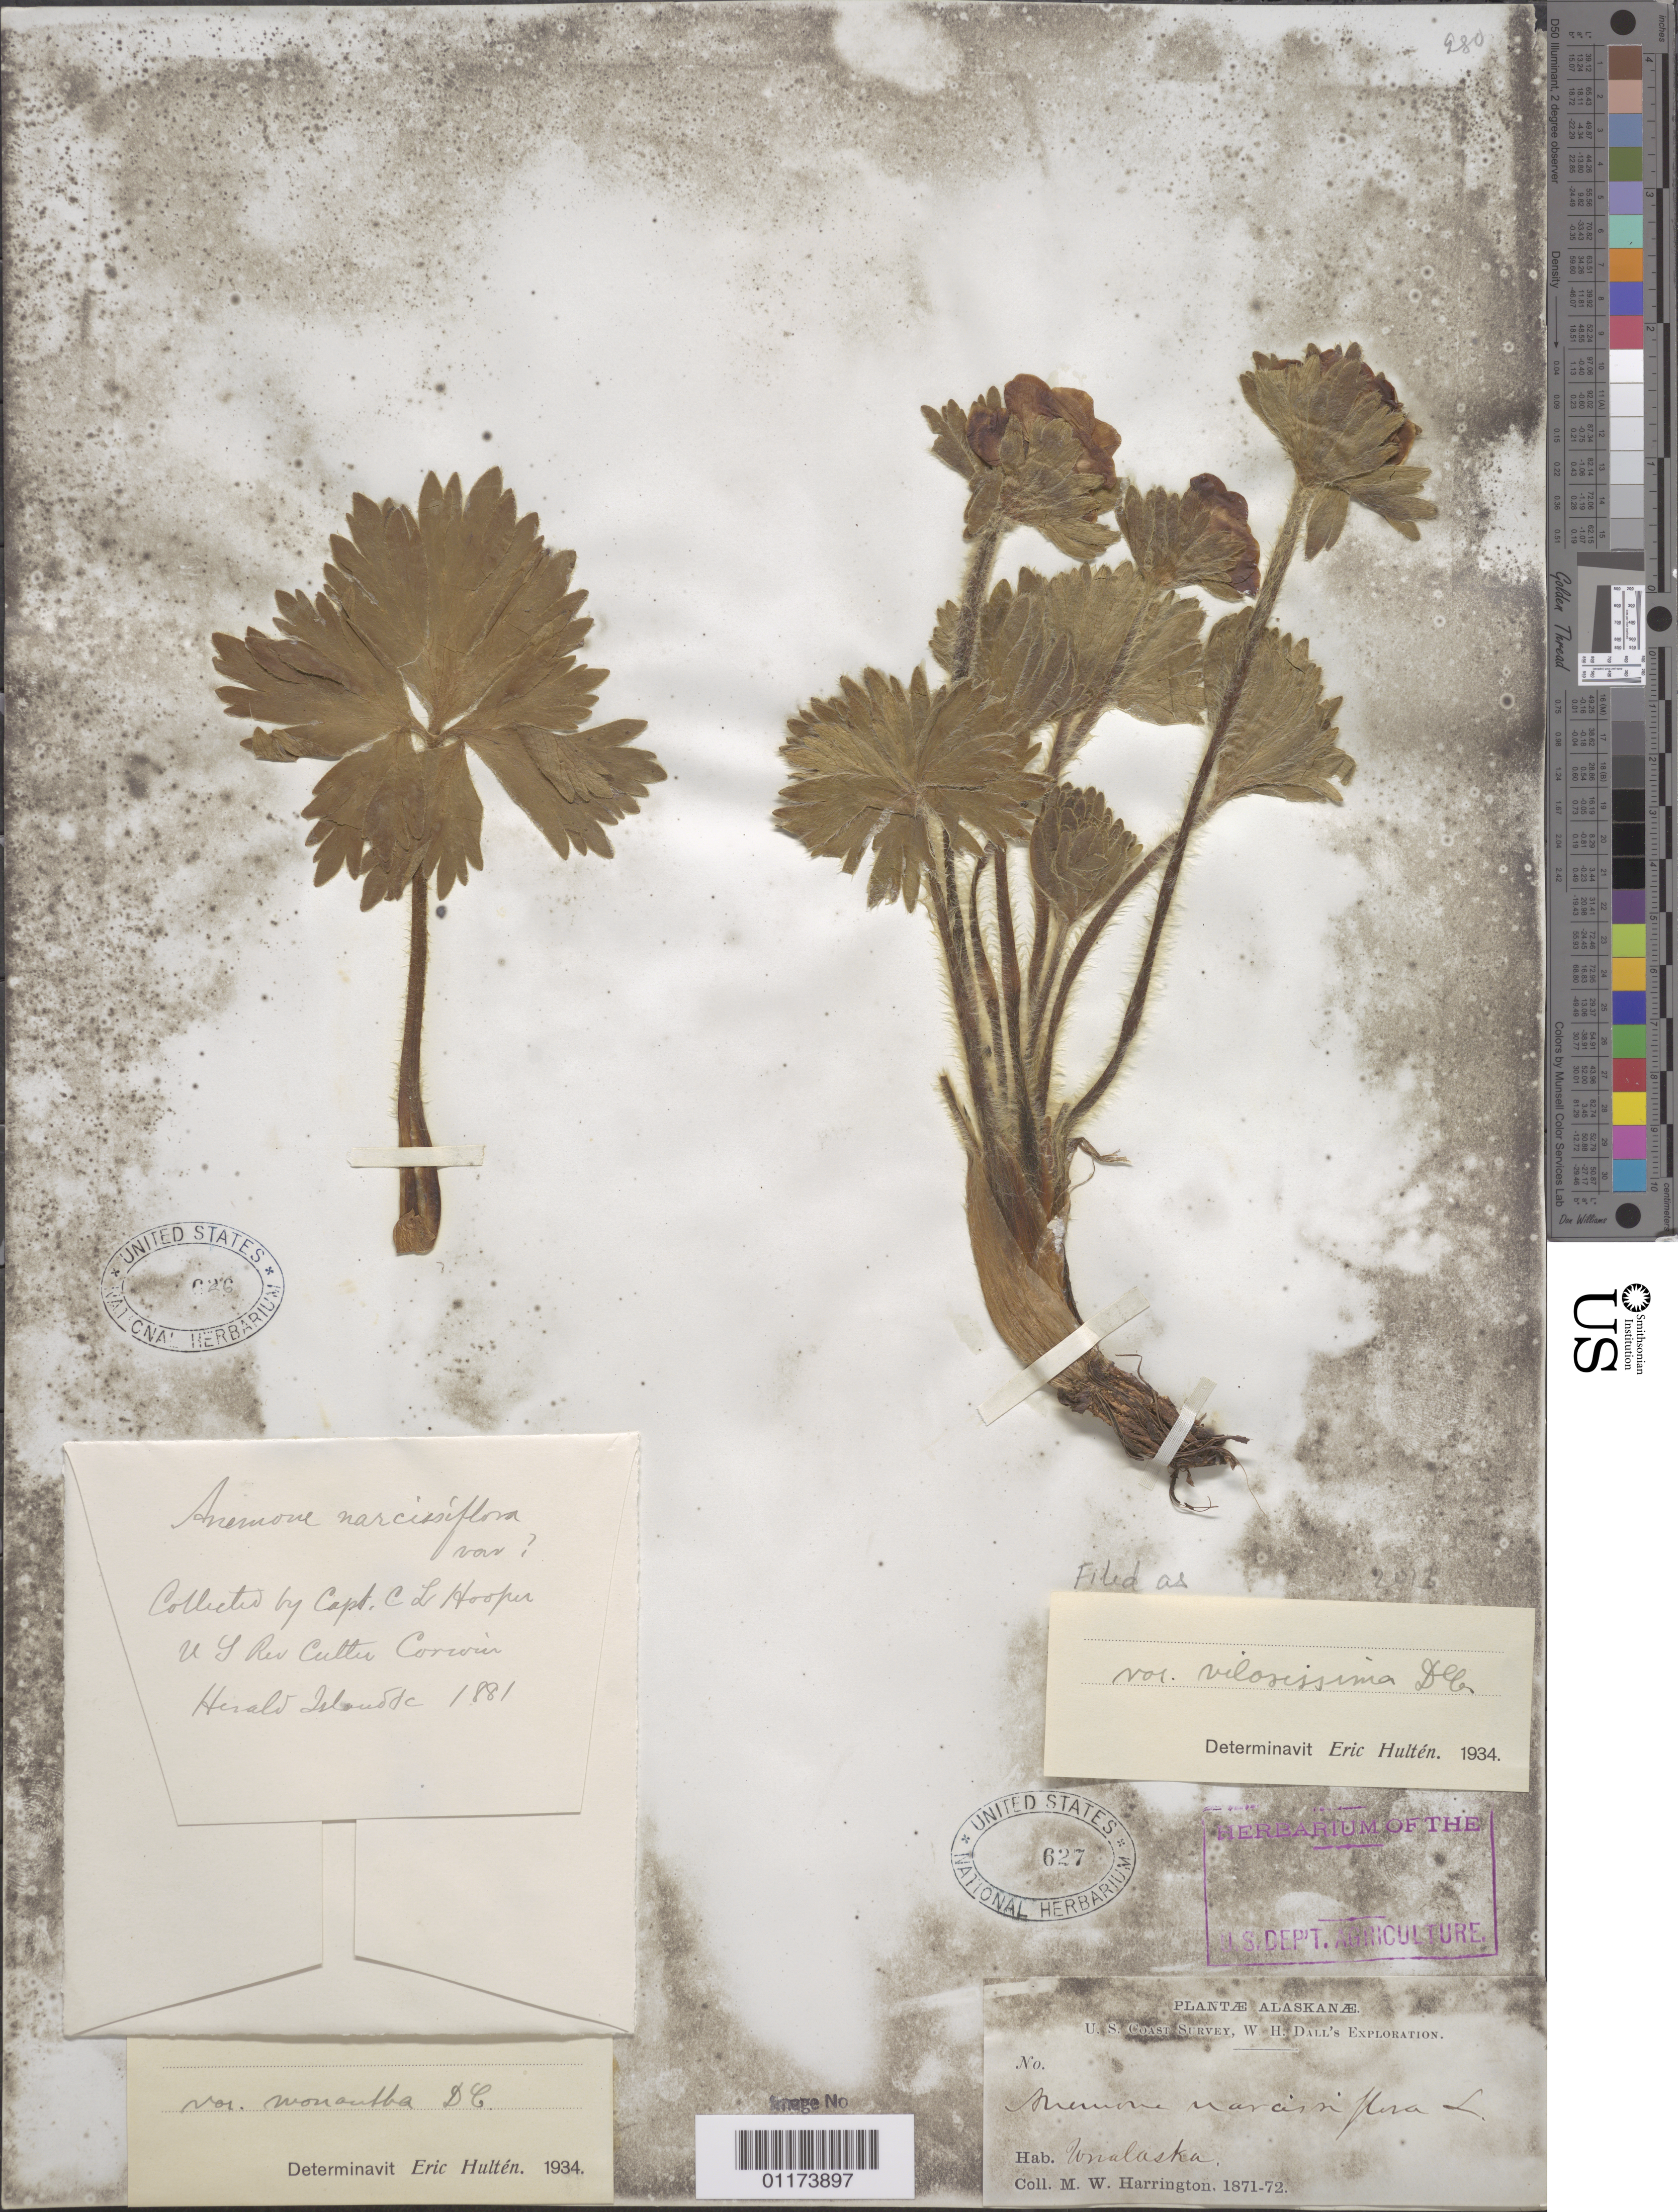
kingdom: Plantae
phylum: Tracheophyta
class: Magnoliopsida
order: Ranunculales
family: Ranunculaceae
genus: Anemone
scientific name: Anemone narcissiflora var. villosissima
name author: DC.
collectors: C. Hooper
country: Russian Federation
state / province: Chukotka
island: Gerald [ Herald ]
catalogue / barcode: US 626-2